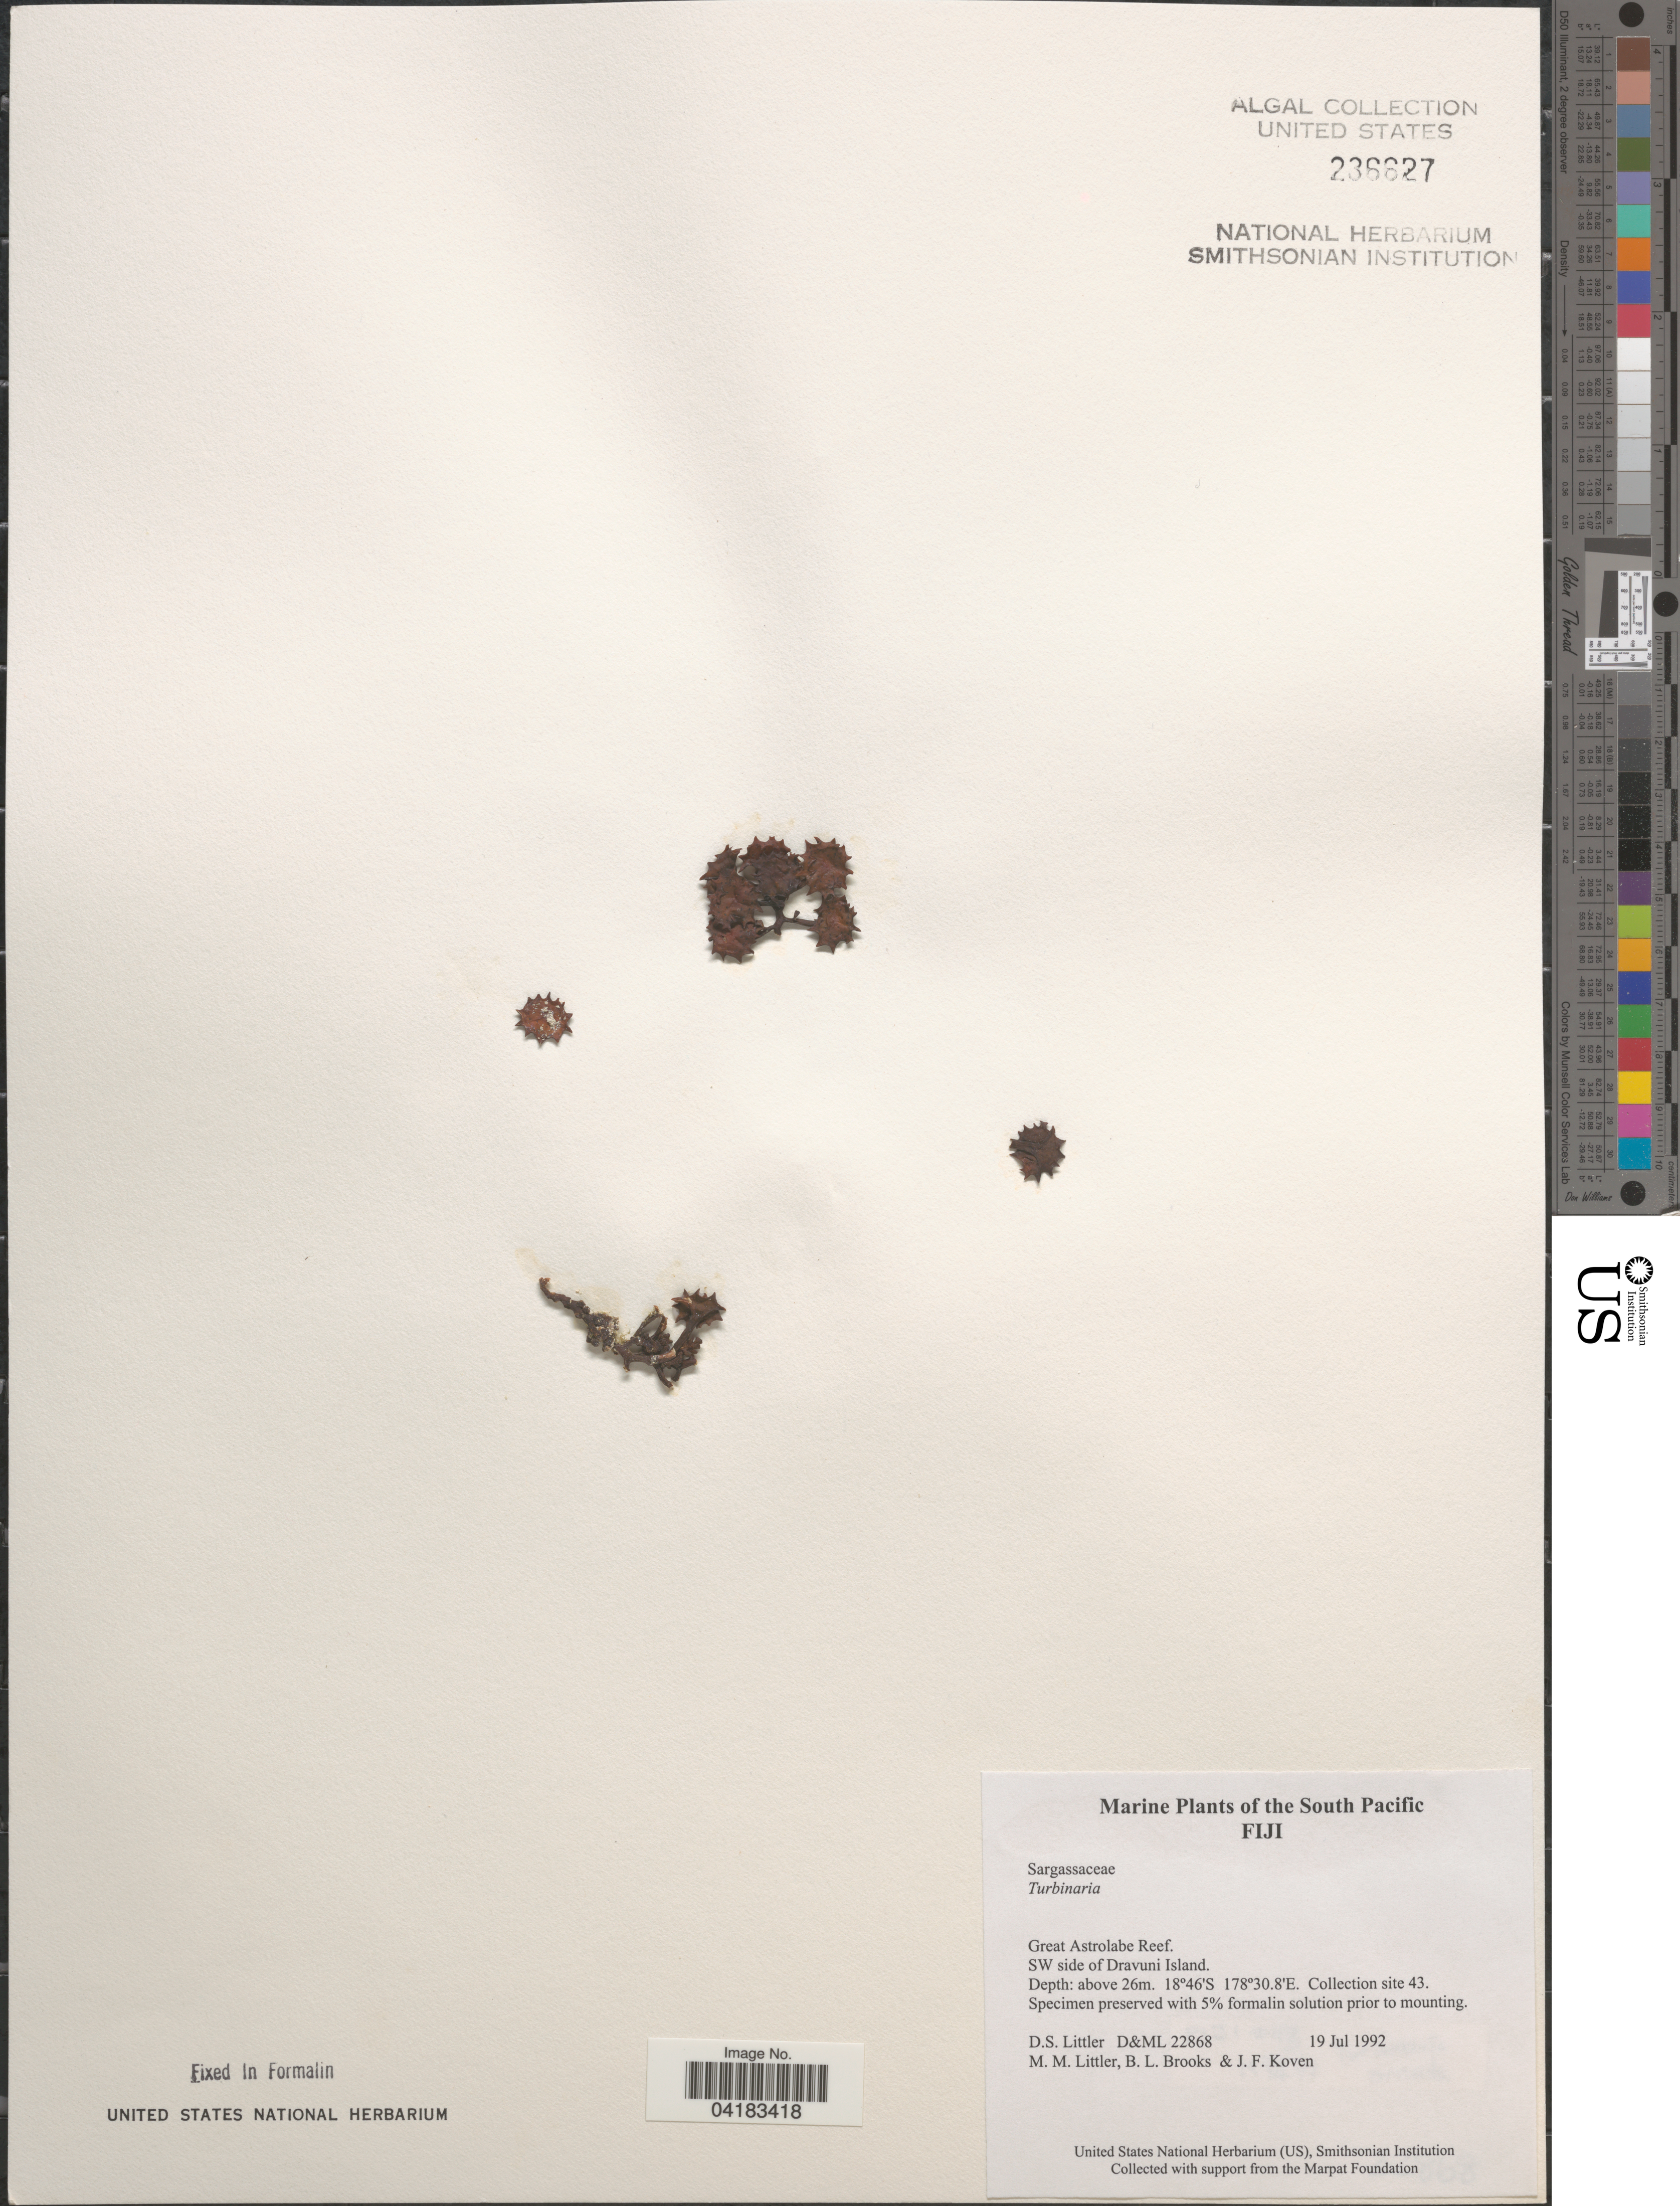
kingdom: Chromista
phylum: Ochrophyta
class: Phaeophyceae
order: Fucales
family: Sargassaceae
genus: Turbinaria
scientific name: Turbinaria sp.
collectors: D. S. Littler, B. Brooks & J. Koven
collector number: D&ML22868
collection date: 1992-07-19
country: Fiji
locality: South Pacific. Great Astrolabe Reef. SW side of Dravuni Island. Collection site 43.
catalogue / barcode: US 236627